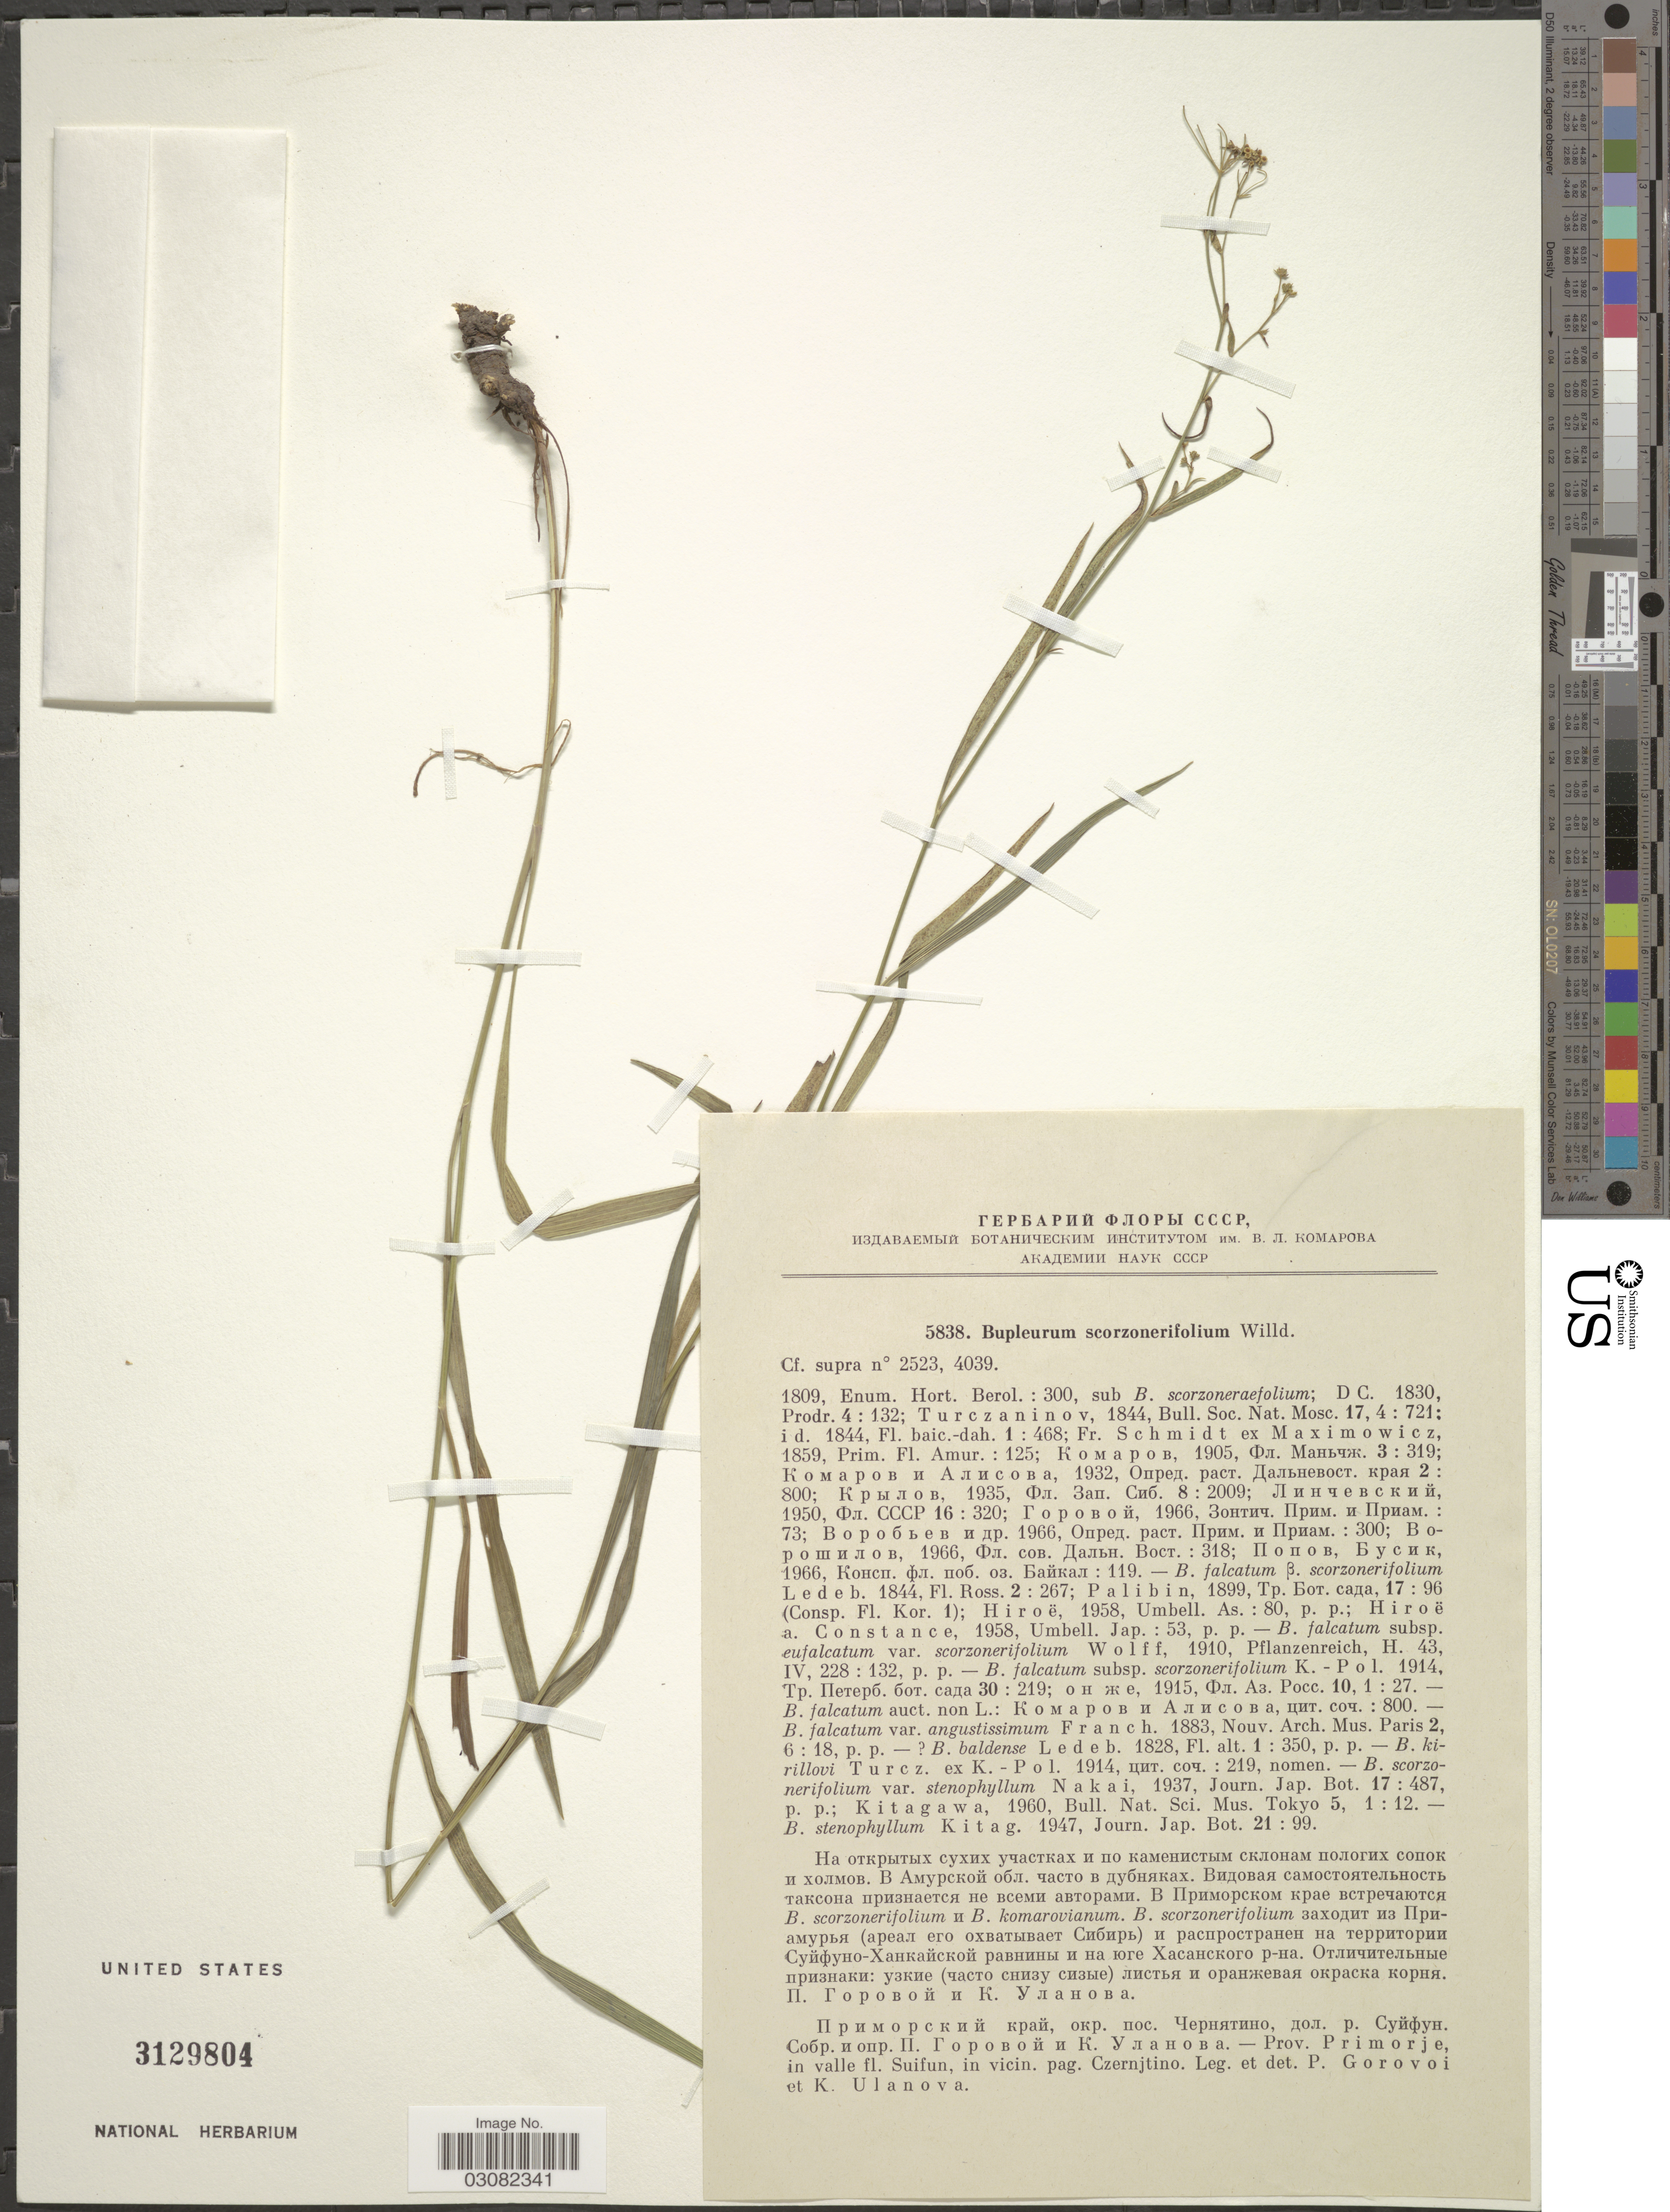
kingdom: Plantae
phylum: Tracheophyta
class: Magnoliopsida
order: Apiales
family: Apiaceae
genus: Bupleurum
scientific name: Bupleurum scorzonerifolium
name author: Willd.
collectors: P. Gorovoi & K. Ulanova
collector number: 5838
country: Croatia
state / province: Primorje-Gorski Kotar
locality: Prov. Primorje, in valle fl. Suifun, in vicin. pag. Czernjtino.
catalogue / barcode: US 3129804